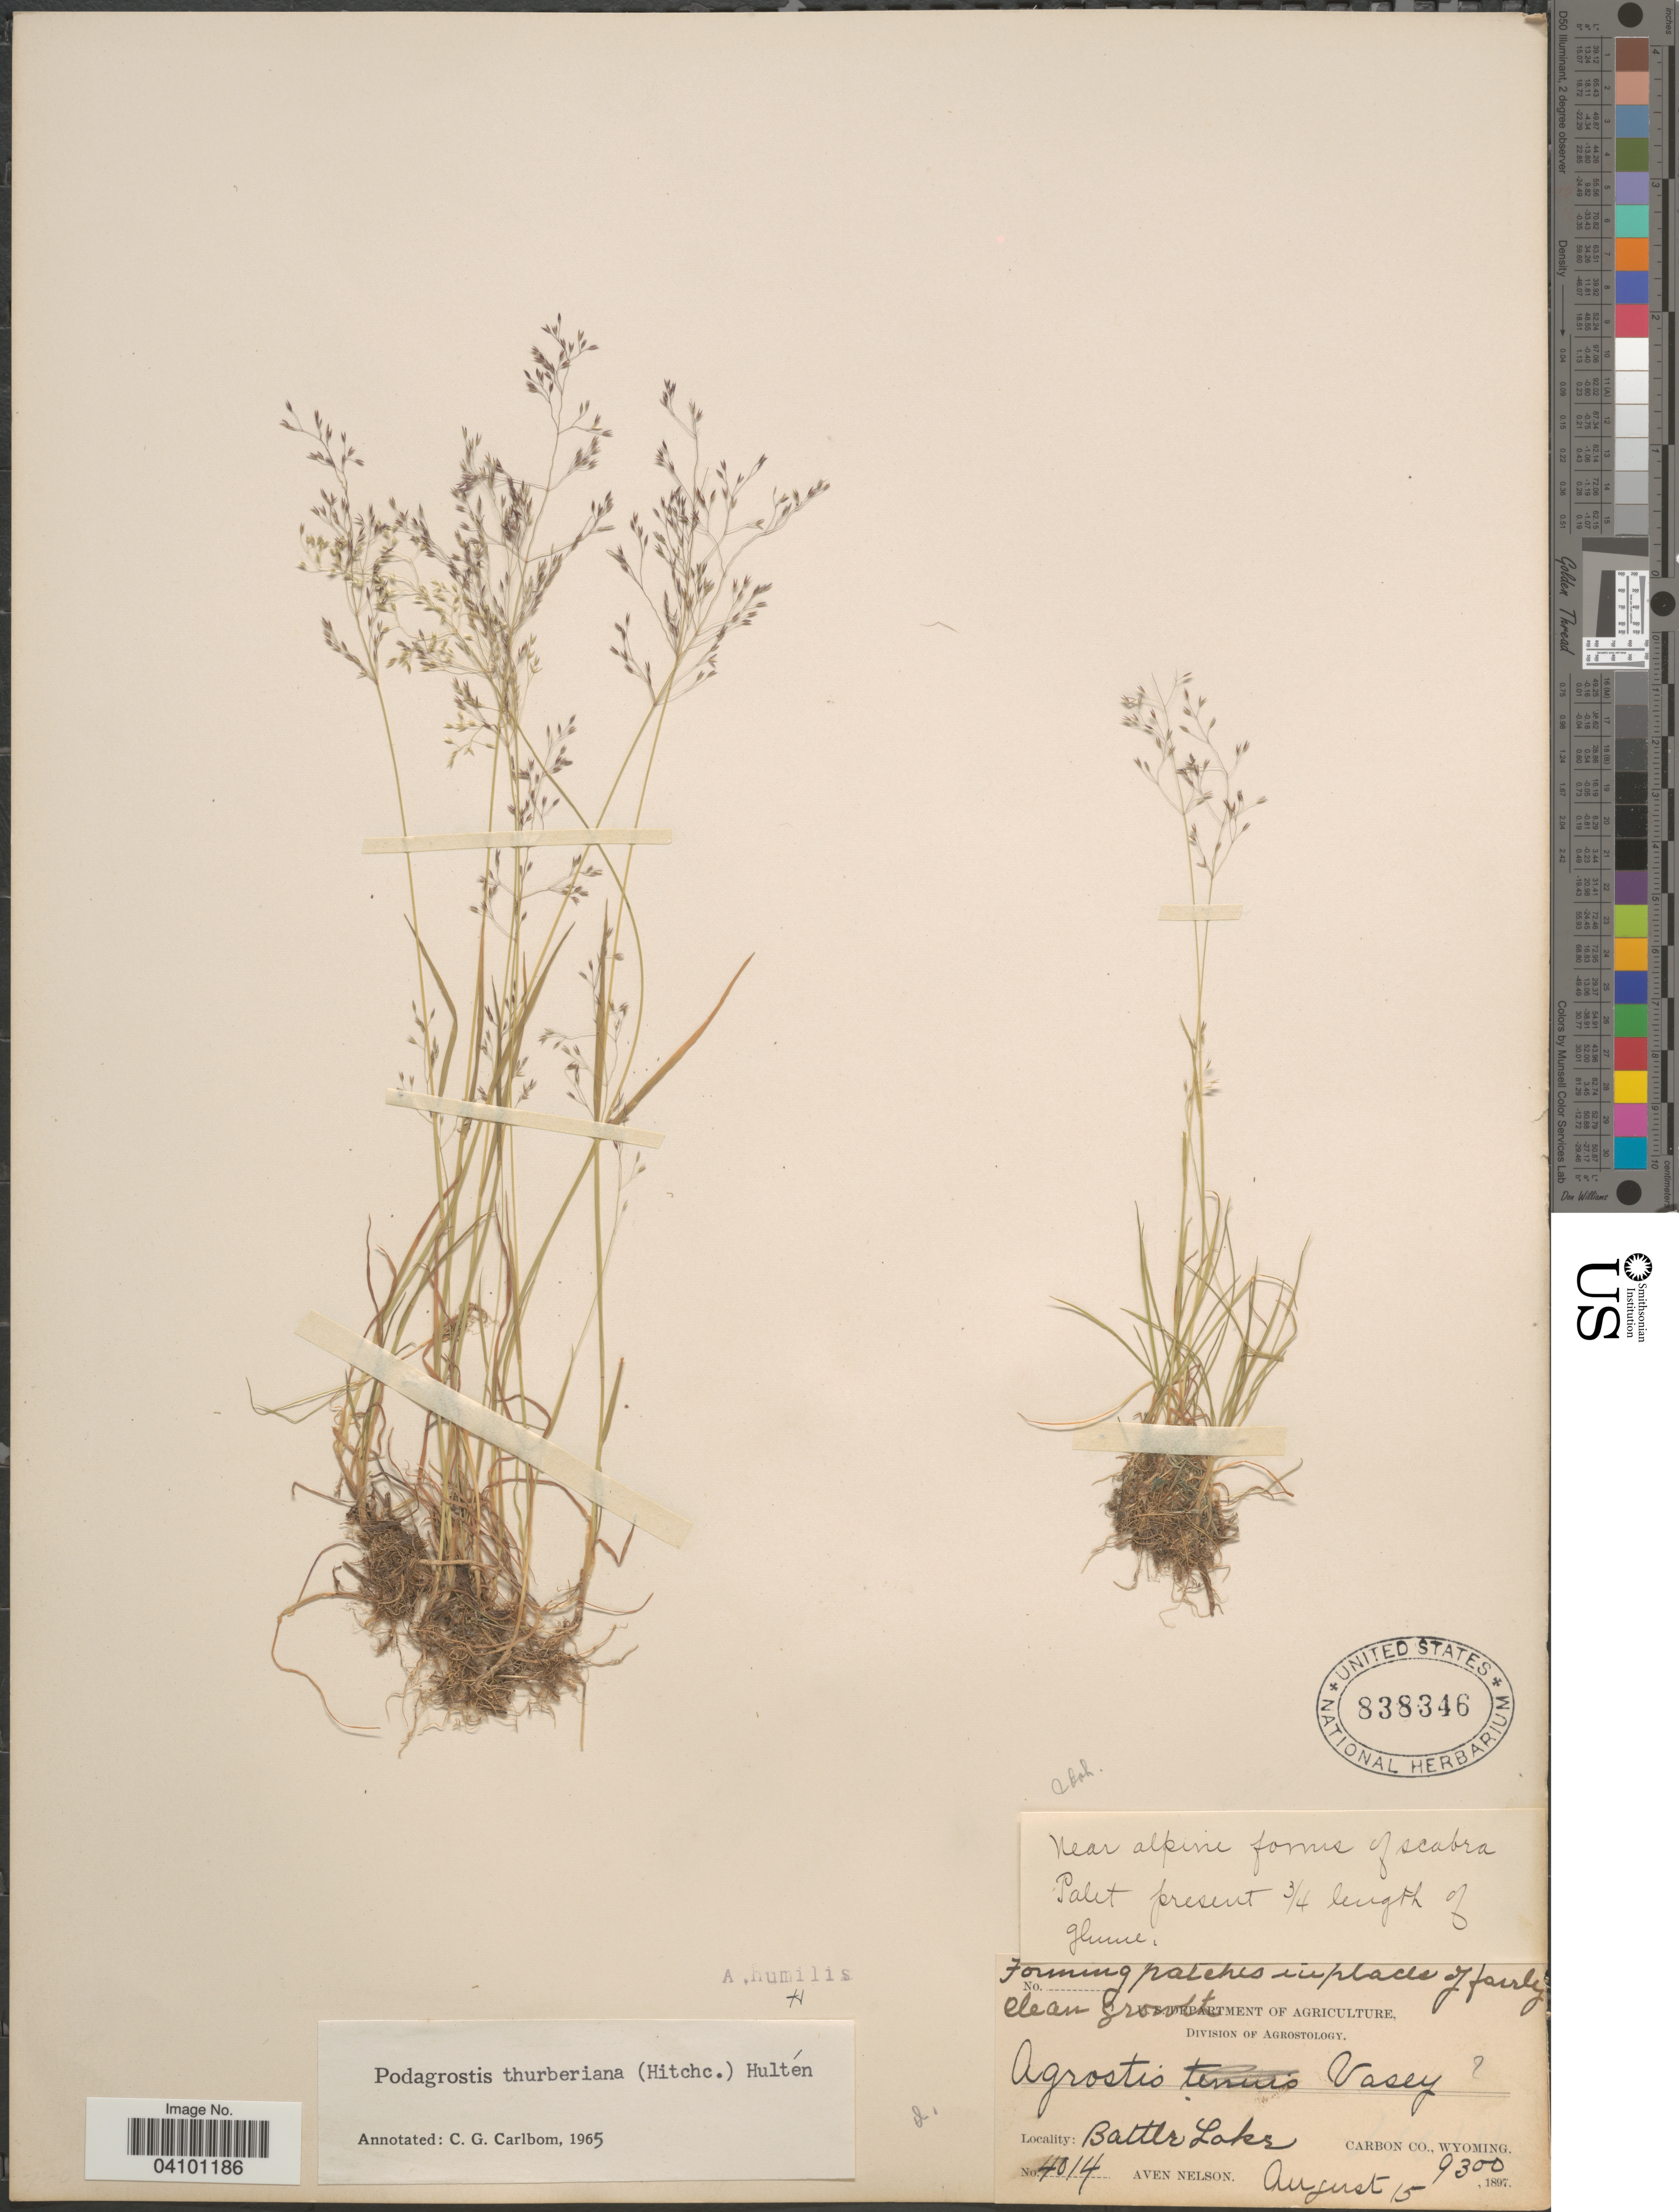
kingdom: Plantae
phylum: Tracheophyta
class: Liliopsida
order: Poales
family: Poaceae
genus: Podagrostis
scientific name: Podagrostis thurberiana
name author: Hitchc.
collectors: A. Nelson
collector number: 4014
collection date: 1897-08-15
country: United States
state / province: Wyoming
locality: Battle Lake. Carbon Co.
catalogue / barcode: US 838346